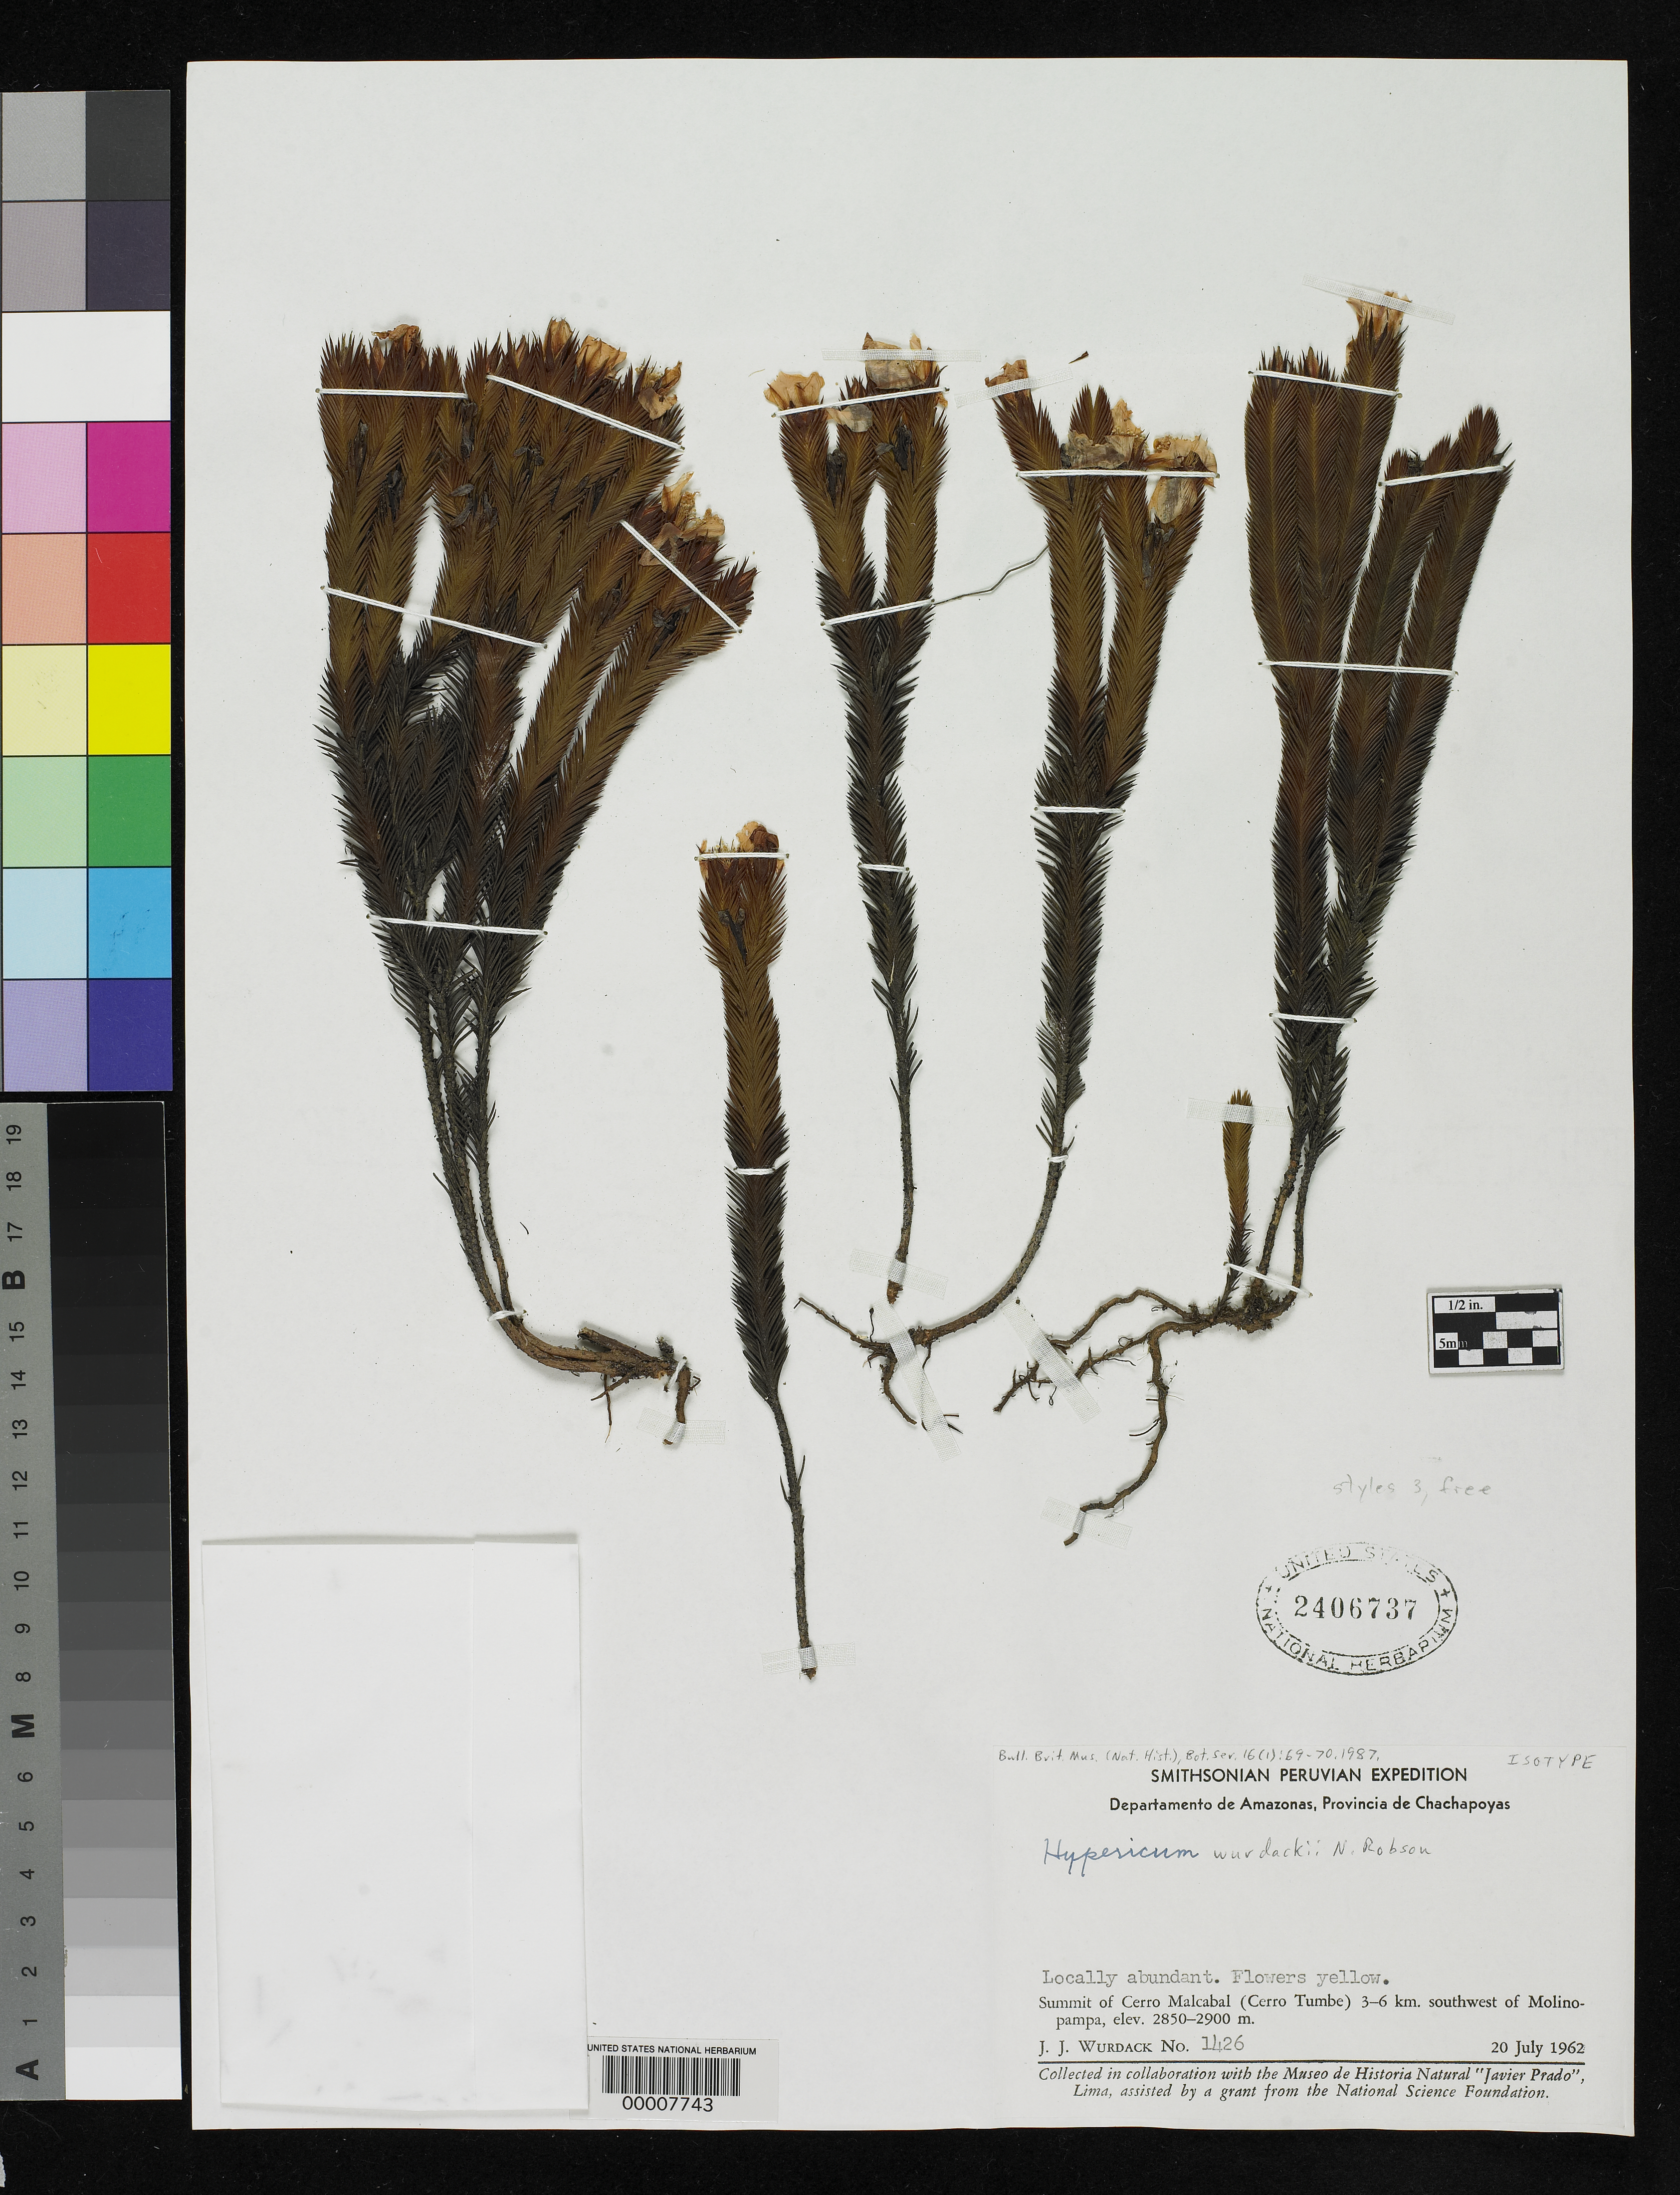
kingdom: Plantae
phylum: Tracheophyta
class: Magnoliopsida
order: Malpighiales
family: Hypericaceae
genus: Hypericum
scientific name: Hypericum wurdackii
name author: N. Robson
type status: Isotype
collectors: J. J. Wurdack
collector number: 1426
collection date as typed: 20 Jul 1962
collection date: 1962-07-20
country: Peru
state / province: Amazonas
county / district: Chachapoyas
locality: summit of Cerro Malcabal (Cerro Tumbe), SW of Molinopampa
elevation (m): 2850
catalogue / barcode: US 2406737